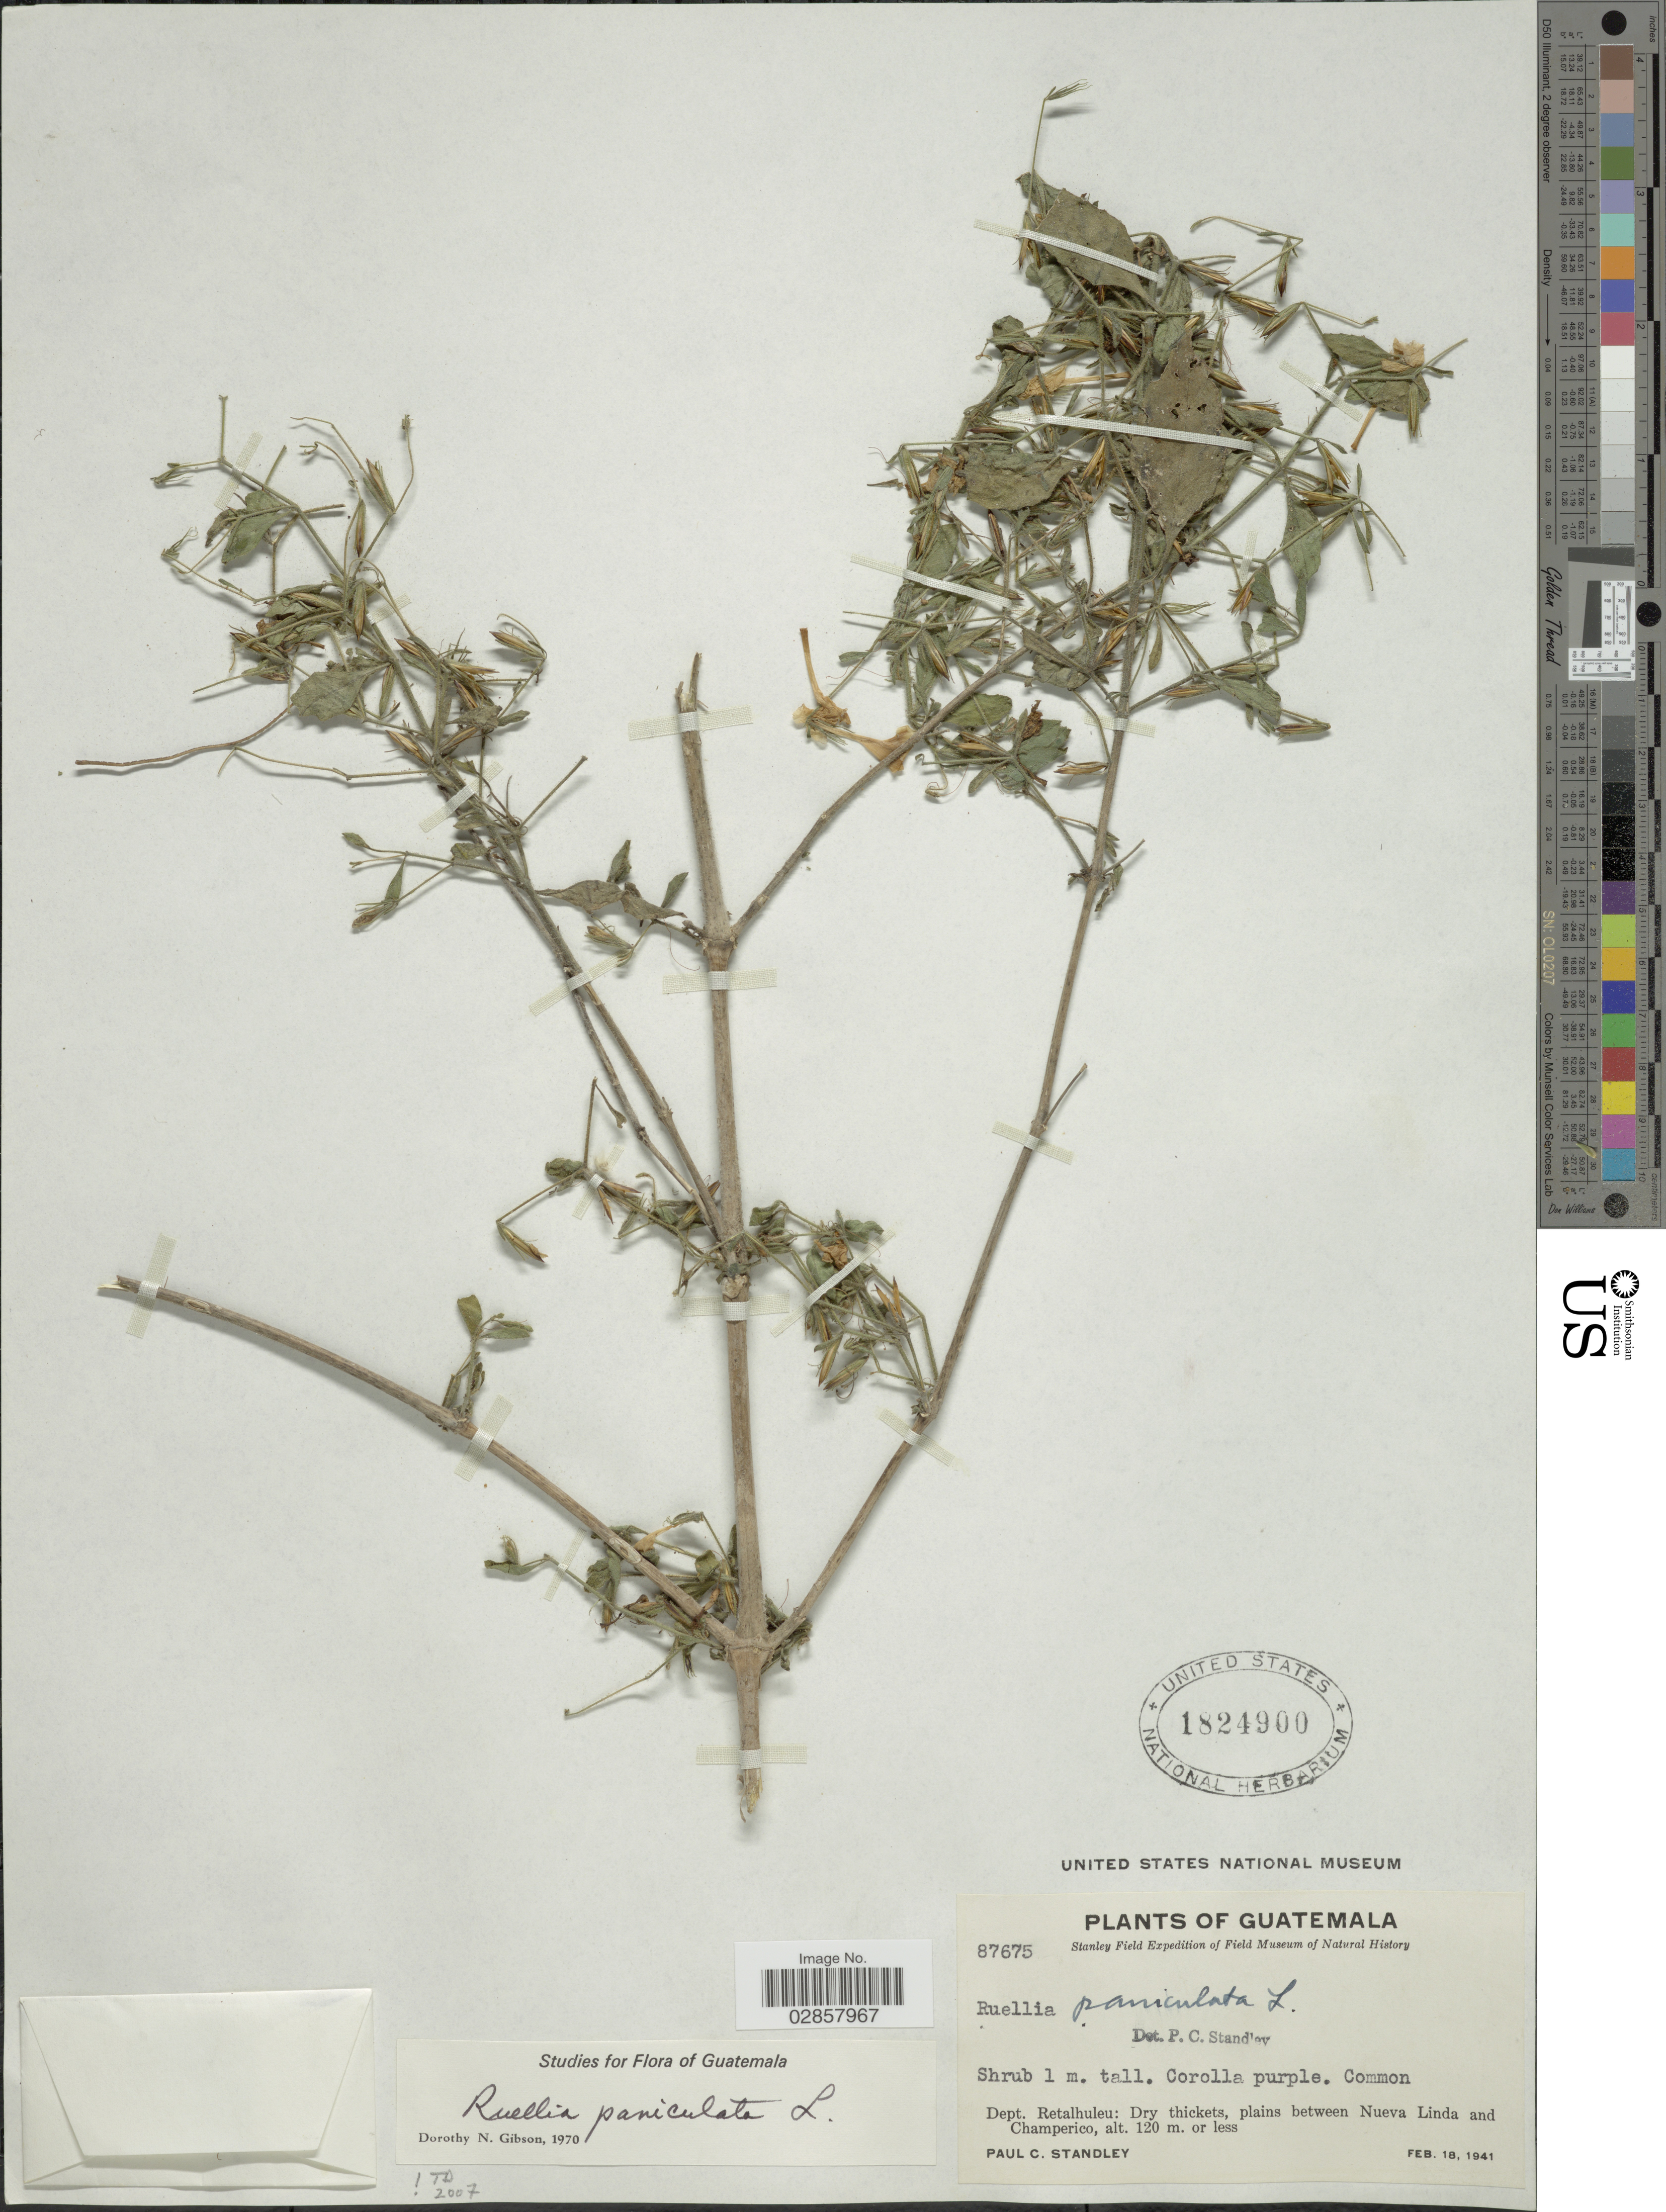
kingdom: Plantae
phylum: Tracheophyta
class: Magnoliopsida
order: Lamiales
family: Acanthaceae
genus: Ruellia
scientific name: Ruellia paniculata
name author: L.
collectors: P. C. Standley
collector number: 87675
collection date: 1941-02-18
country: Guatemala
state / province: Retalhuleu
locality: Dept. Retalhuleu: Dry thickets, plains between Nueva Linda and Champerico.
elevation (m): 120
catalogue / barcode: US 1824900